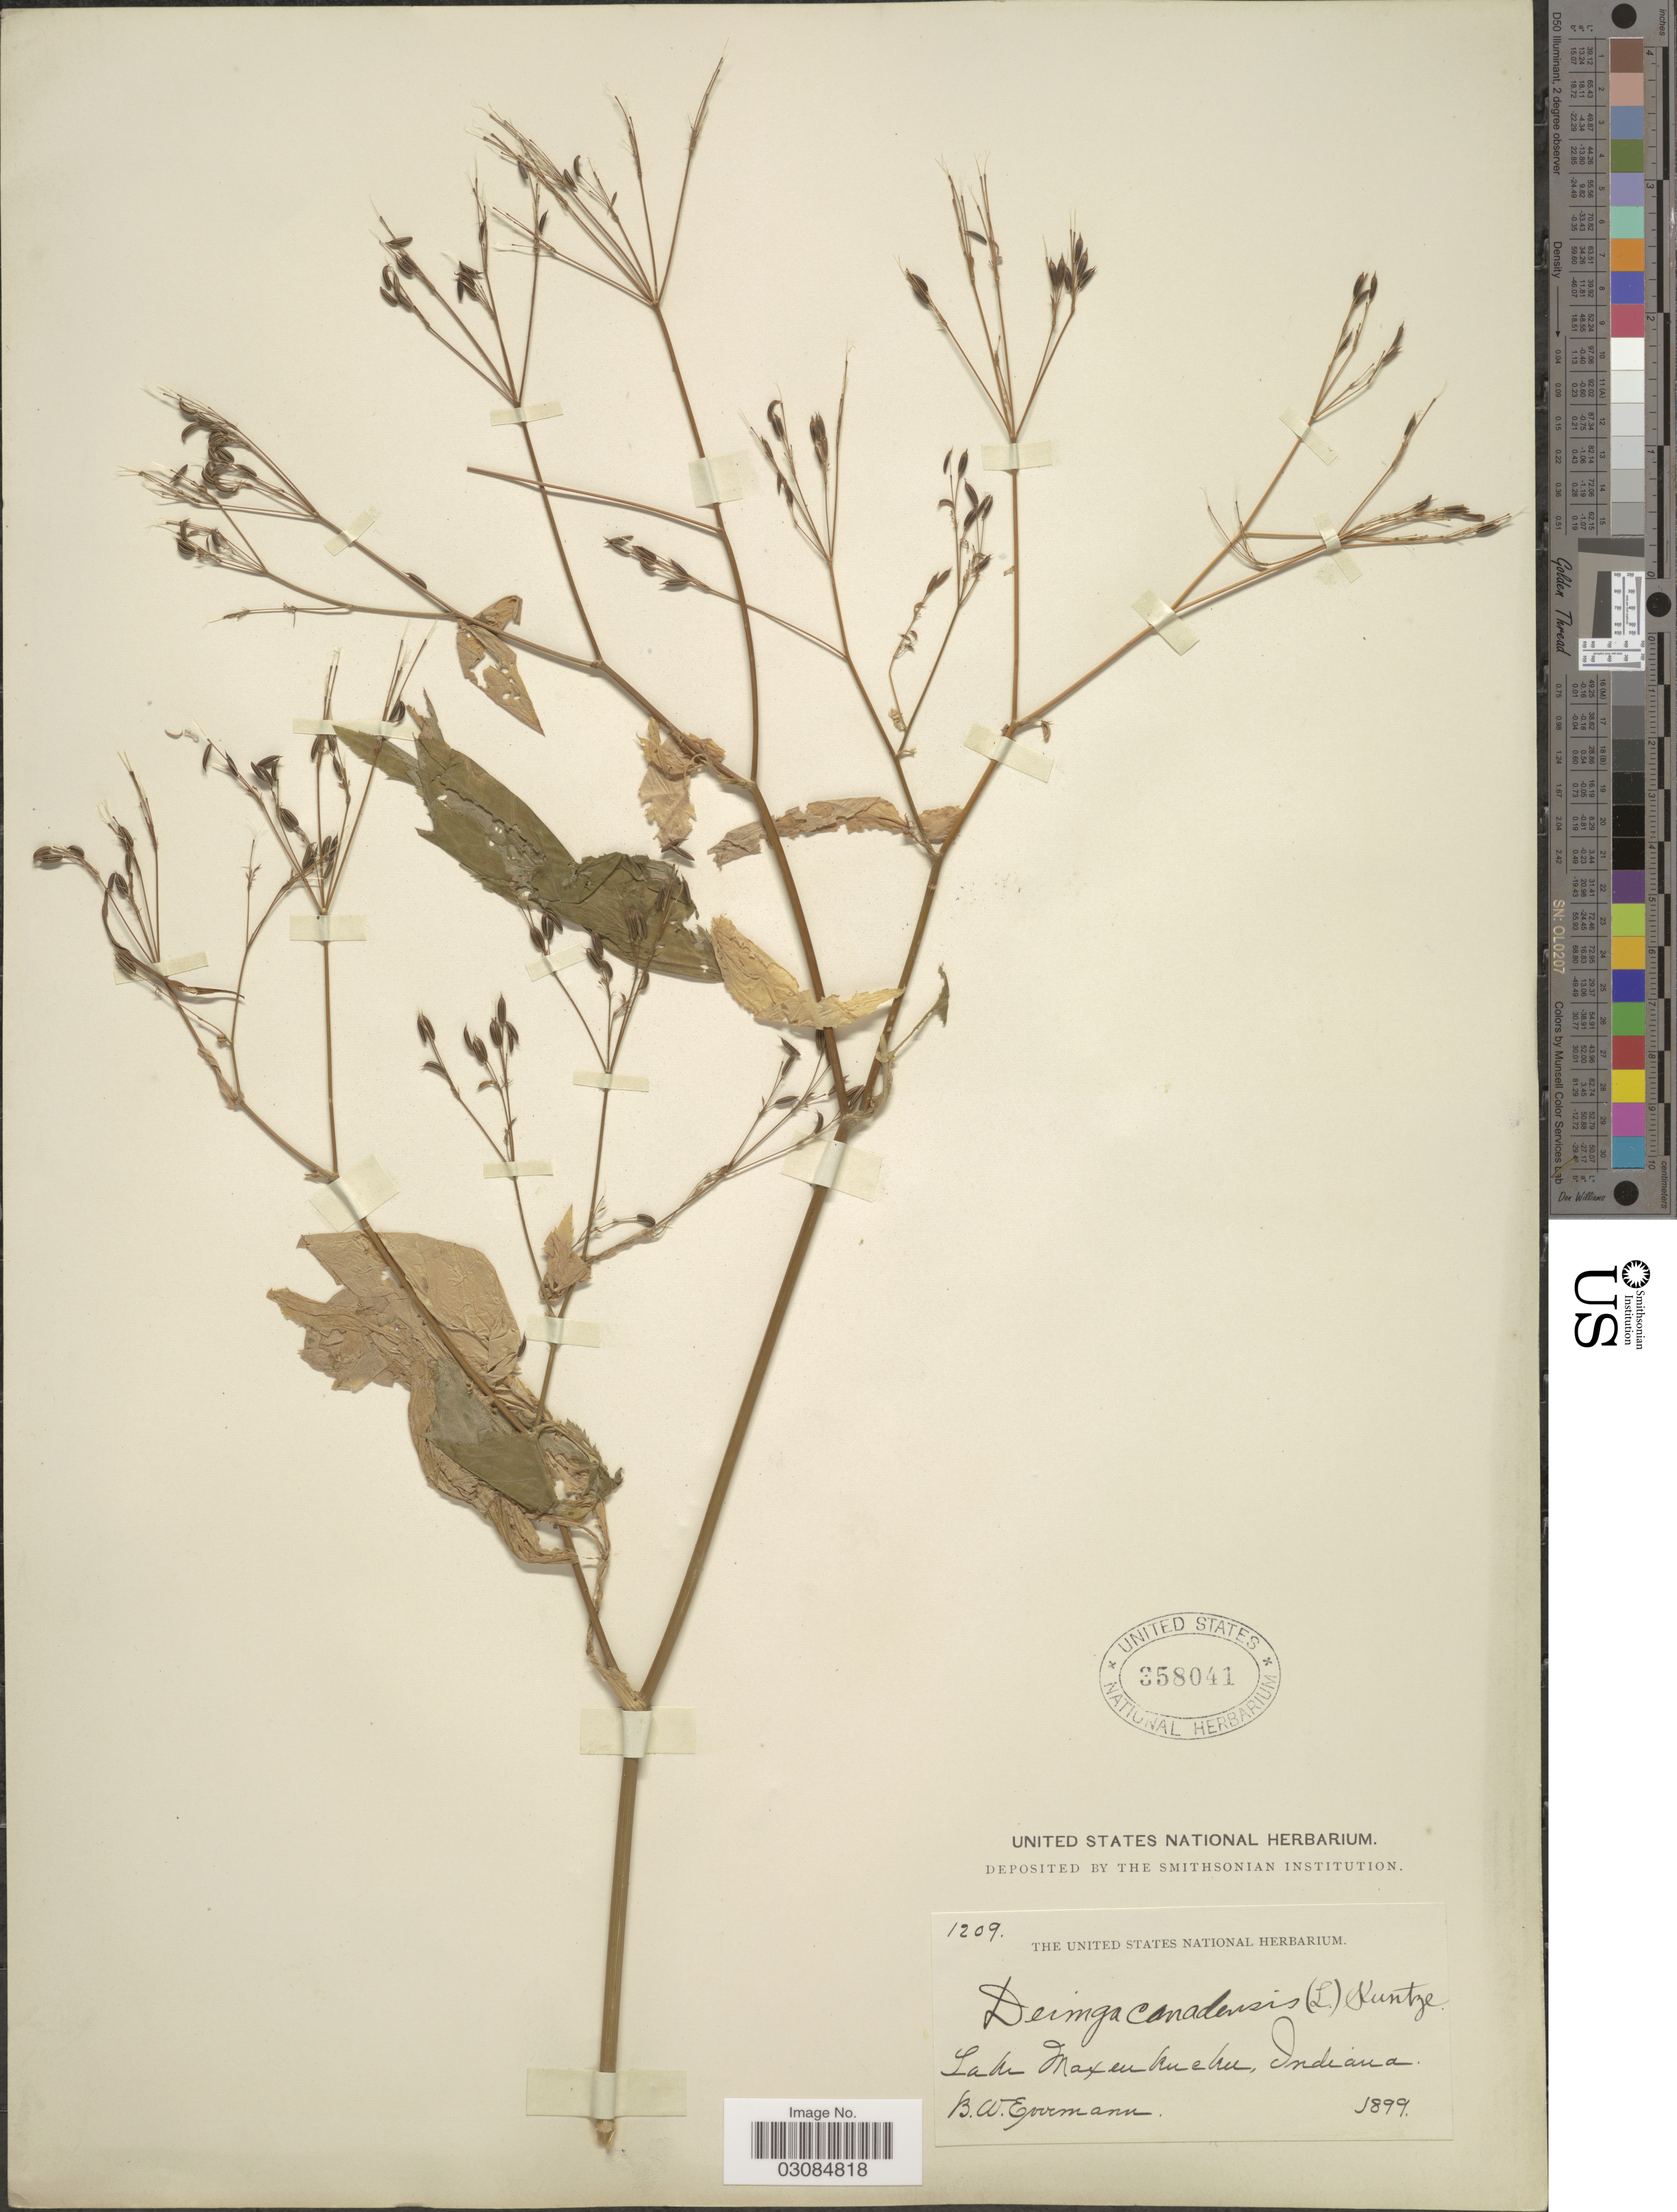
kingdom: Plantae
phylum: Tracheophyta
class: Magnoliopsida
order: Apiales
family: Apiaceae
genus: Cryptotaenia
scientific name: Cryptotaenia canadensis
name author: (L.) DC.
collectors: B. W. Evermann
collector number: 1209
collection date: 1899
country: United States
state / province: Indiana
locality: Lake Maxenkuckee.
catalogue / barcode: US 358041